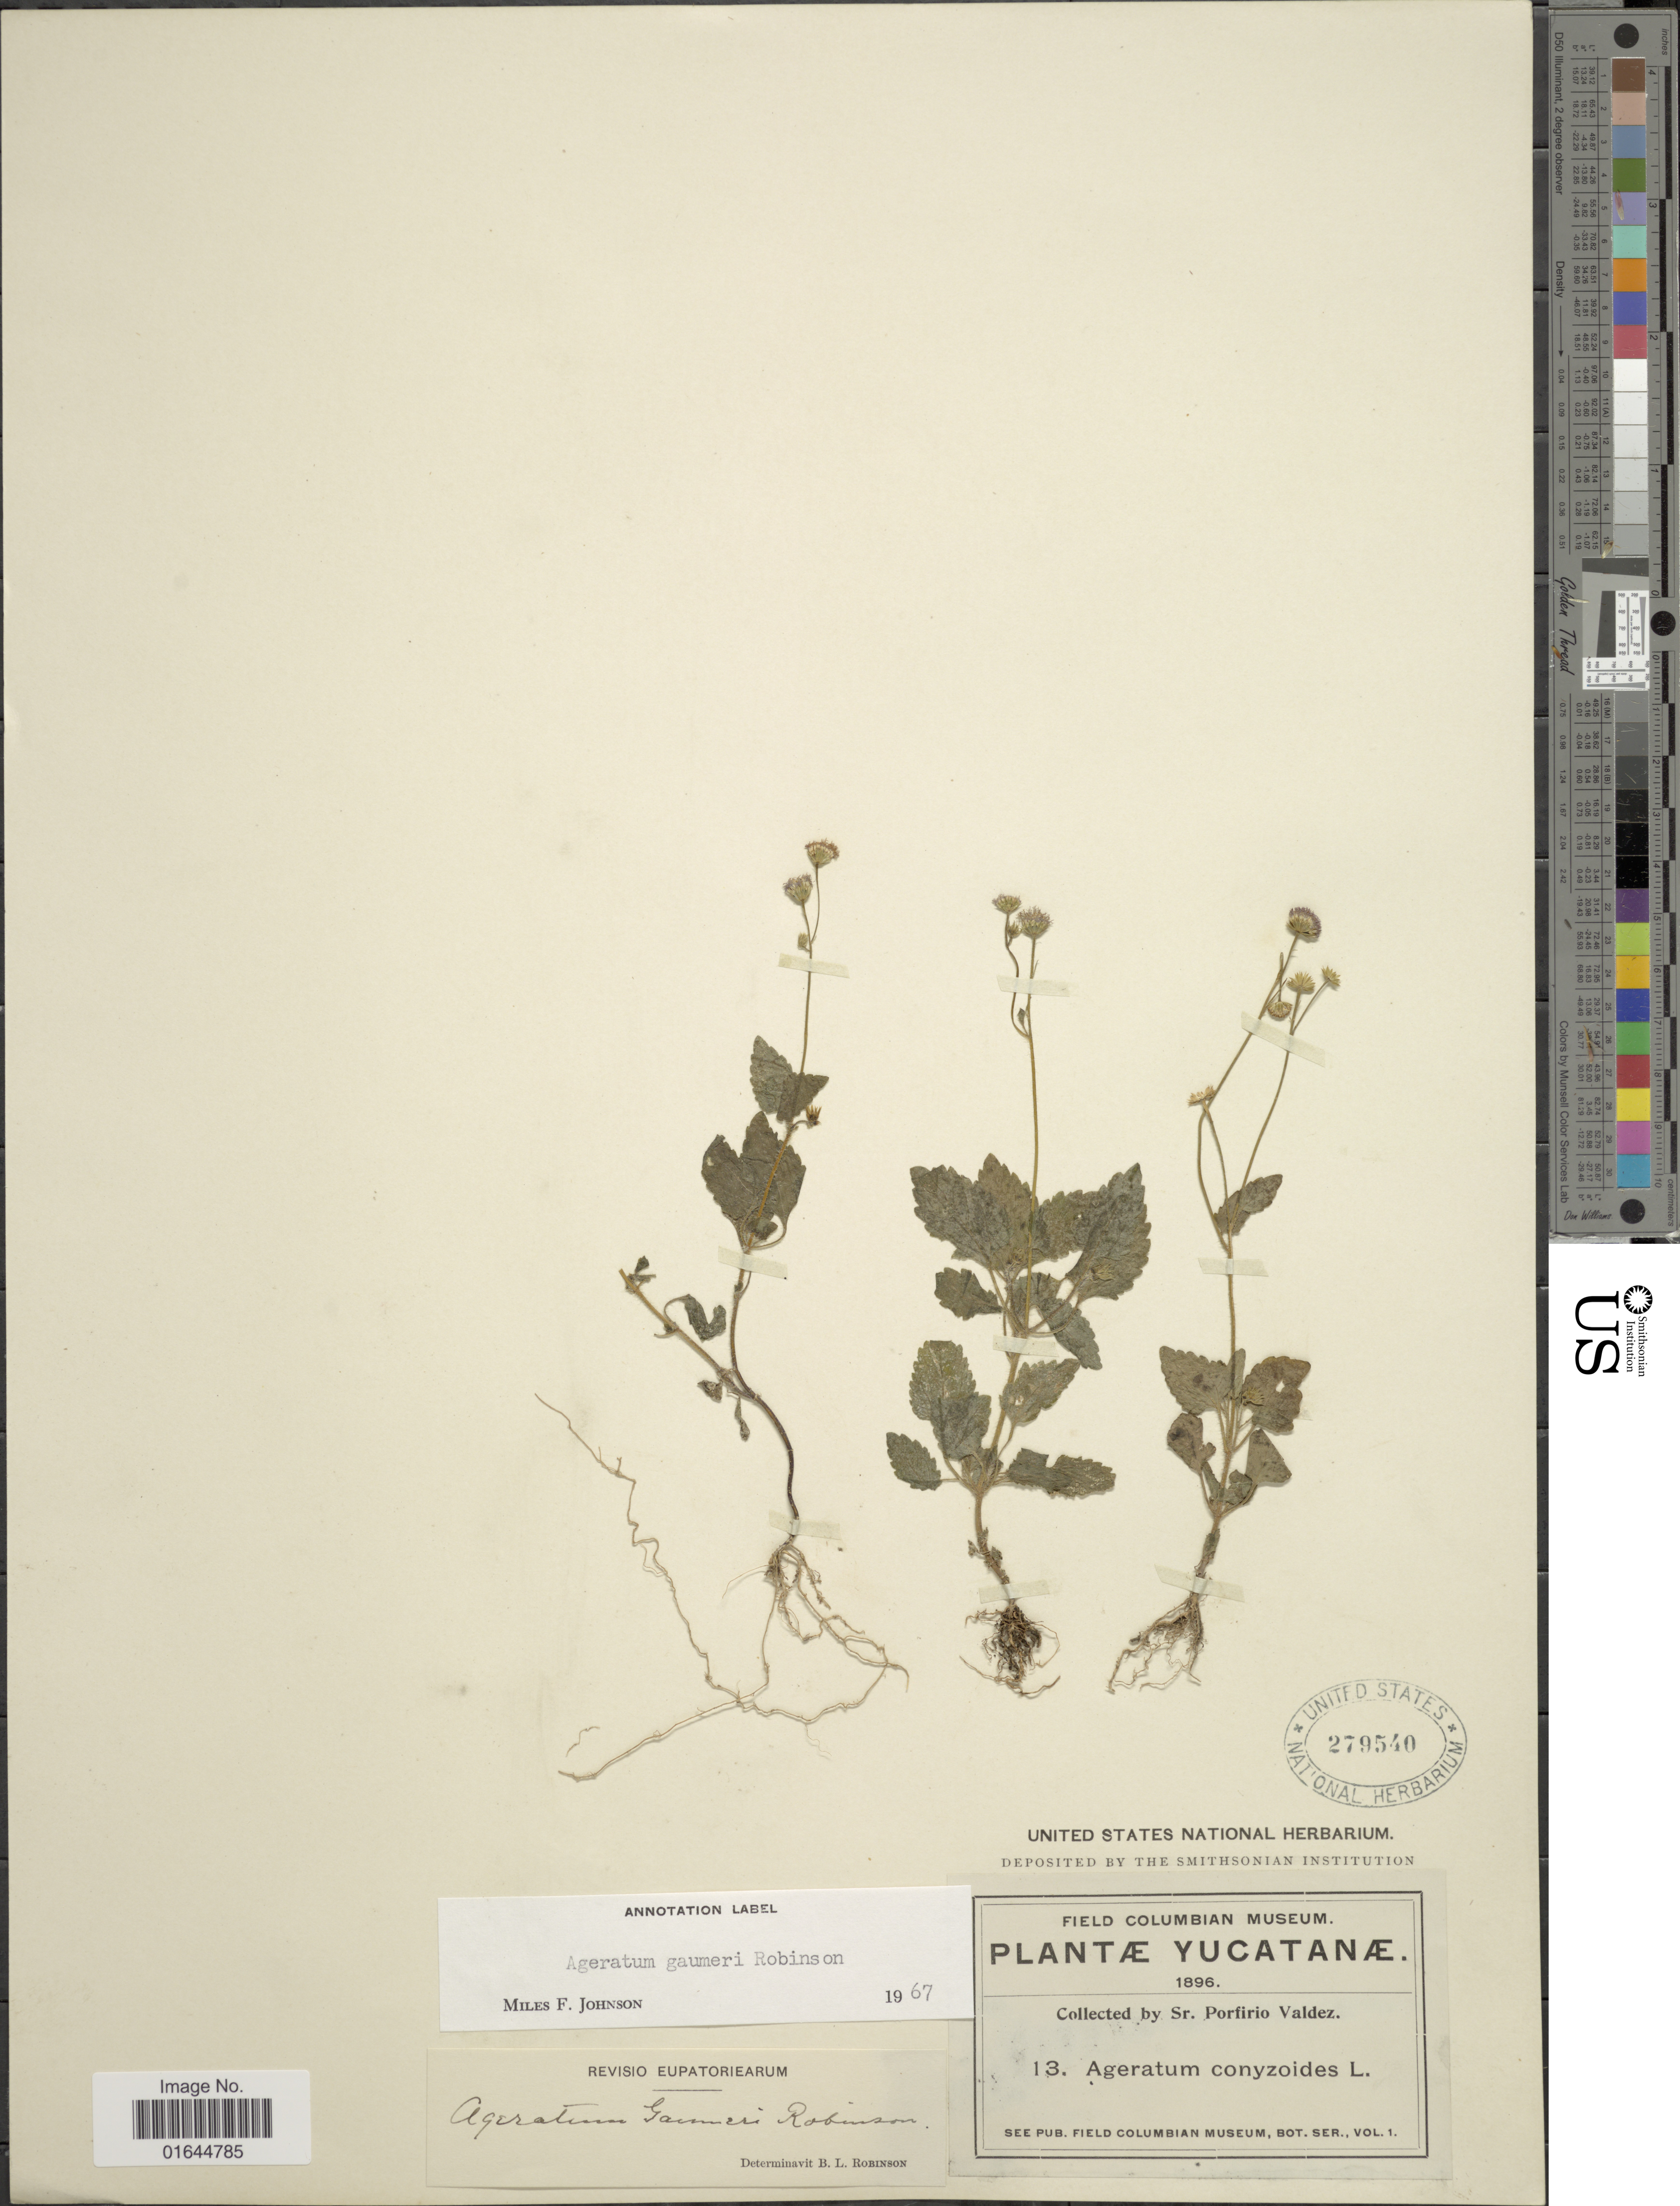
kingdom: Plantae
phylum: Tracheophyta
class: Magnoliopsida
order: Asterales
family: Asteraceae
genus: Ageratum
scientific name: Ageratum gaumeri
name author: B.L. Rob.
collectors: P. Valdez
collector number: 13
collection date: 1896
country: Mexico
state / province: Yucatán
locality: Yucatanæ.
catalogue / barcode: US 279540